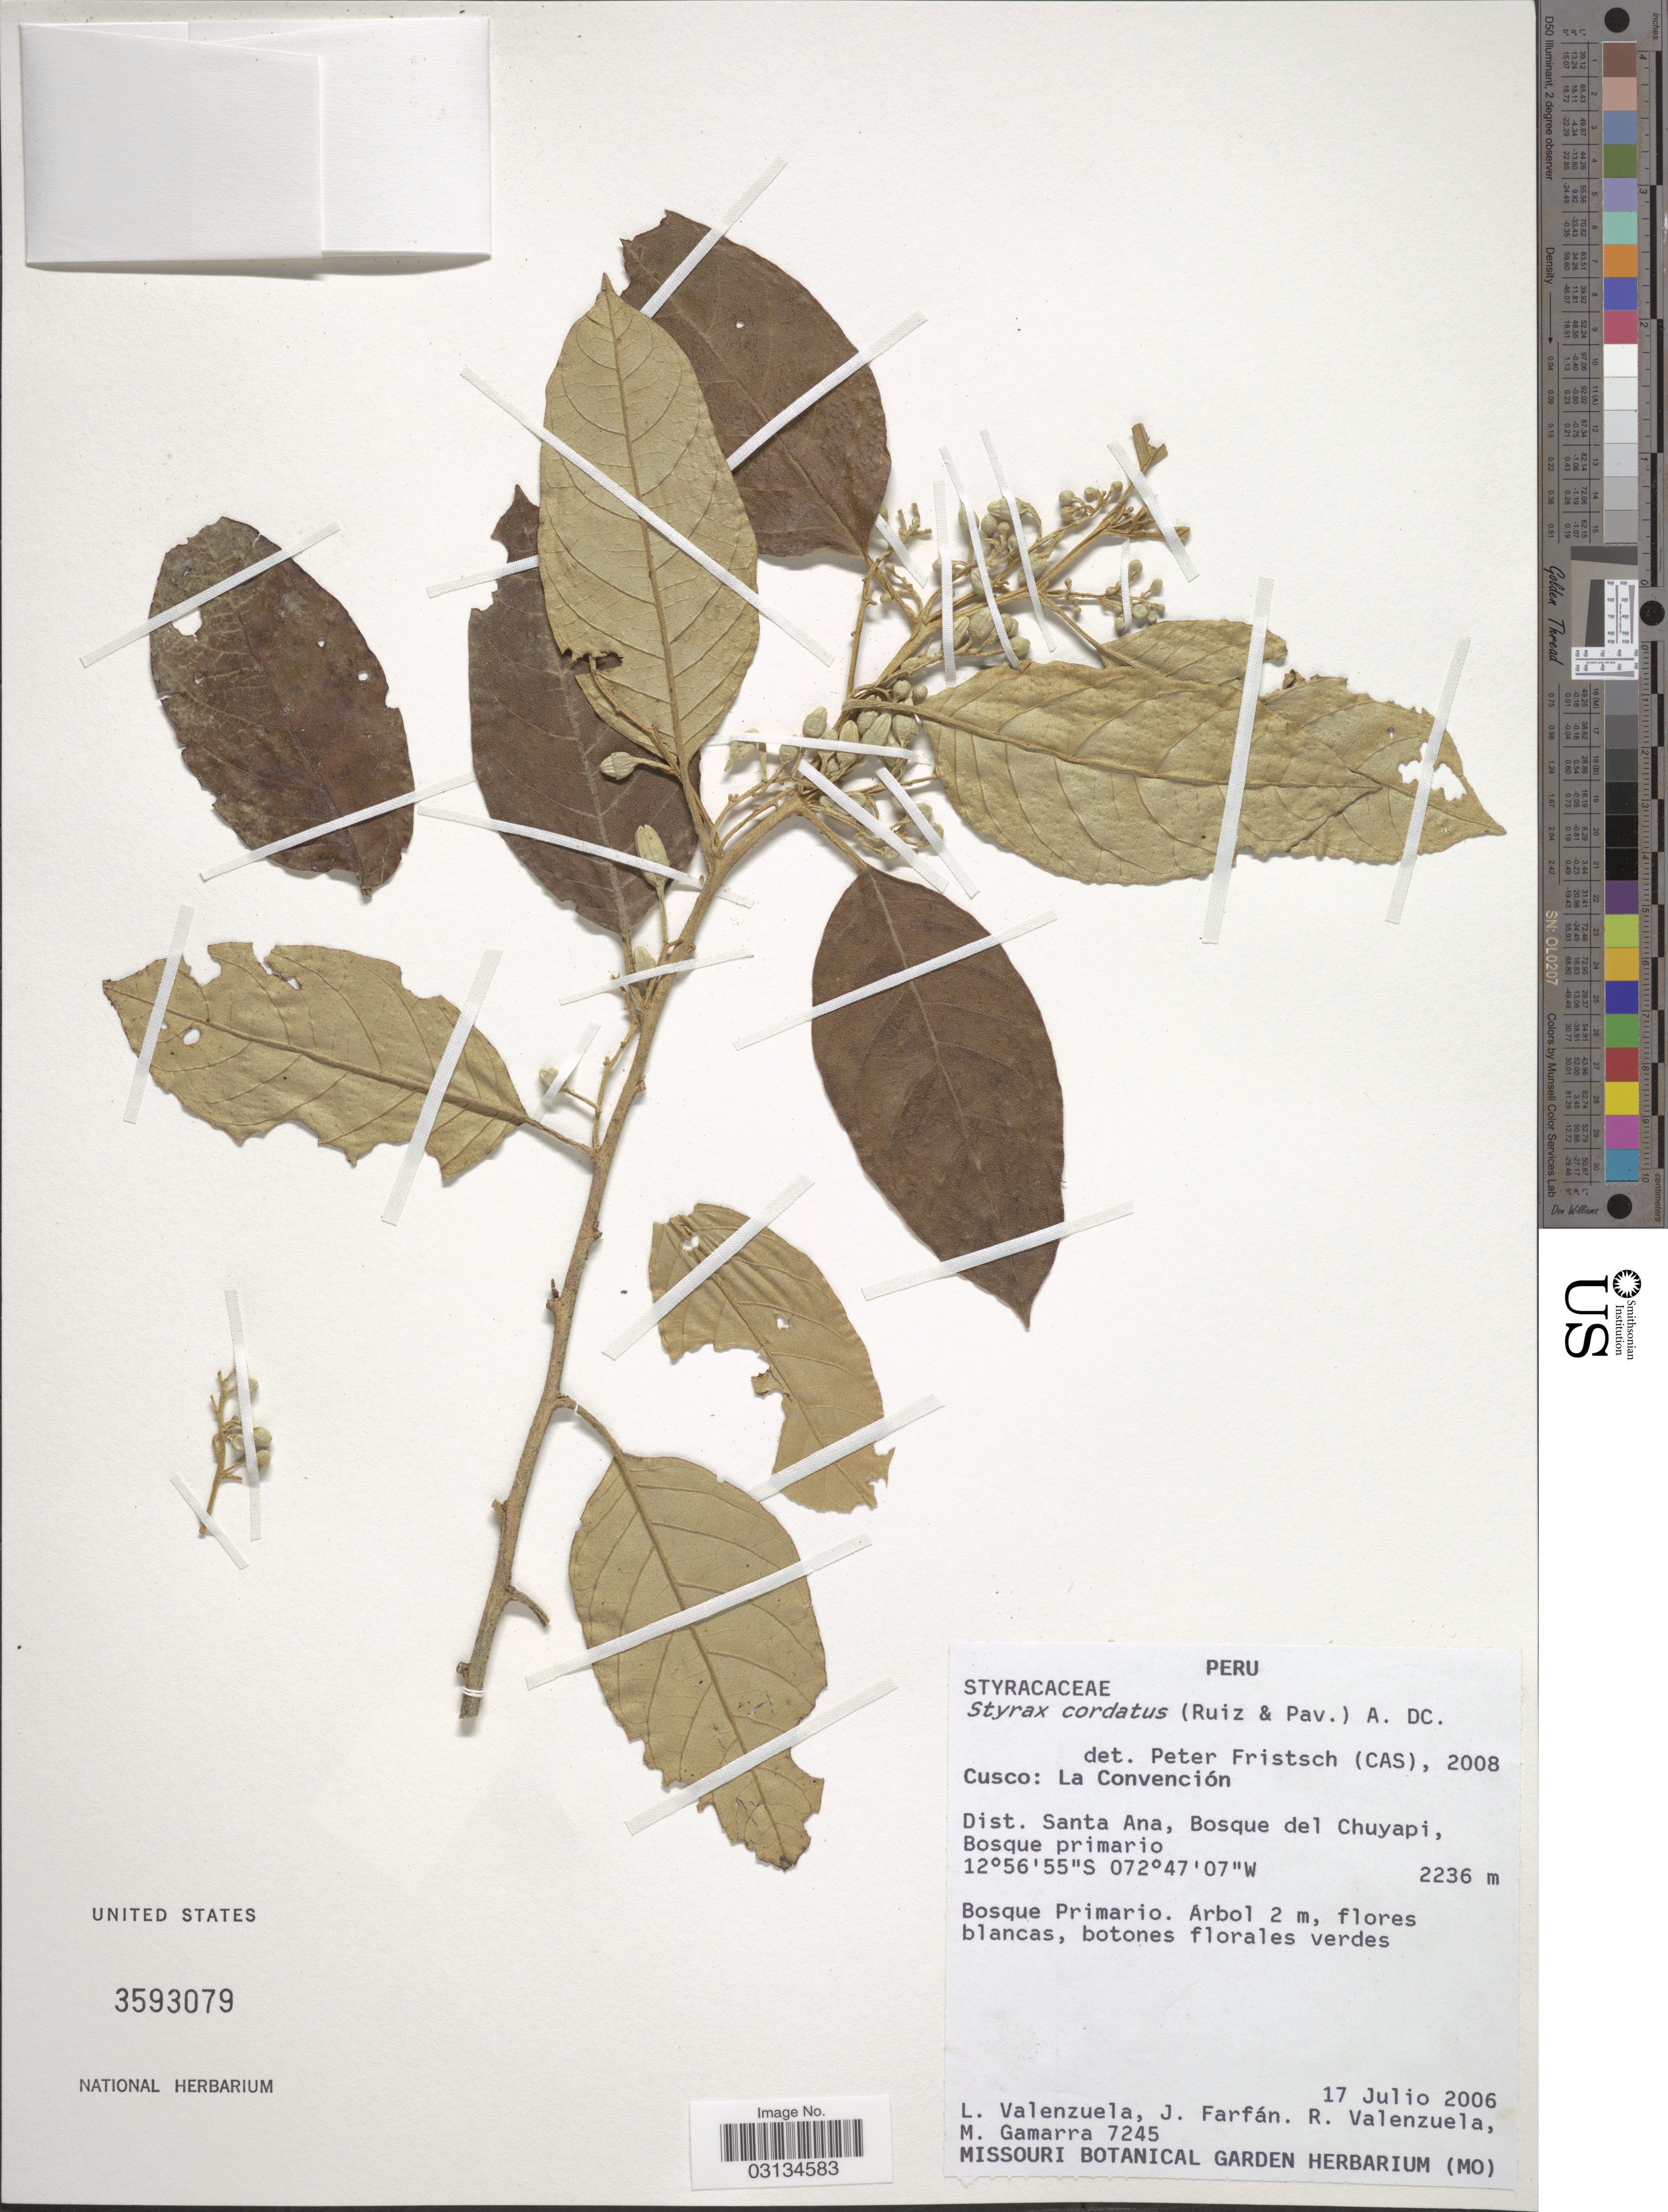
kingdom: Plantae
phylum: Tracheophyta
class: Magnoliopsida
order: Ericales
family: Styracaceae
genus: Styrax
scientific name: Styrax cordatus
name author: (Ruiz & Pav.) A. DC.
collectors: L. Valenzuela, J. Farfán, R. Valenzuela & M. Gamarra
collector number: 7245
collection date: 2006-07-17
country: Peru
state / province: Cusco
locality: La Convención. Dist. Santa Ana, Bosque del Chuyapi.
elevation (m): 2236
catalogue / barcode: US 3593079